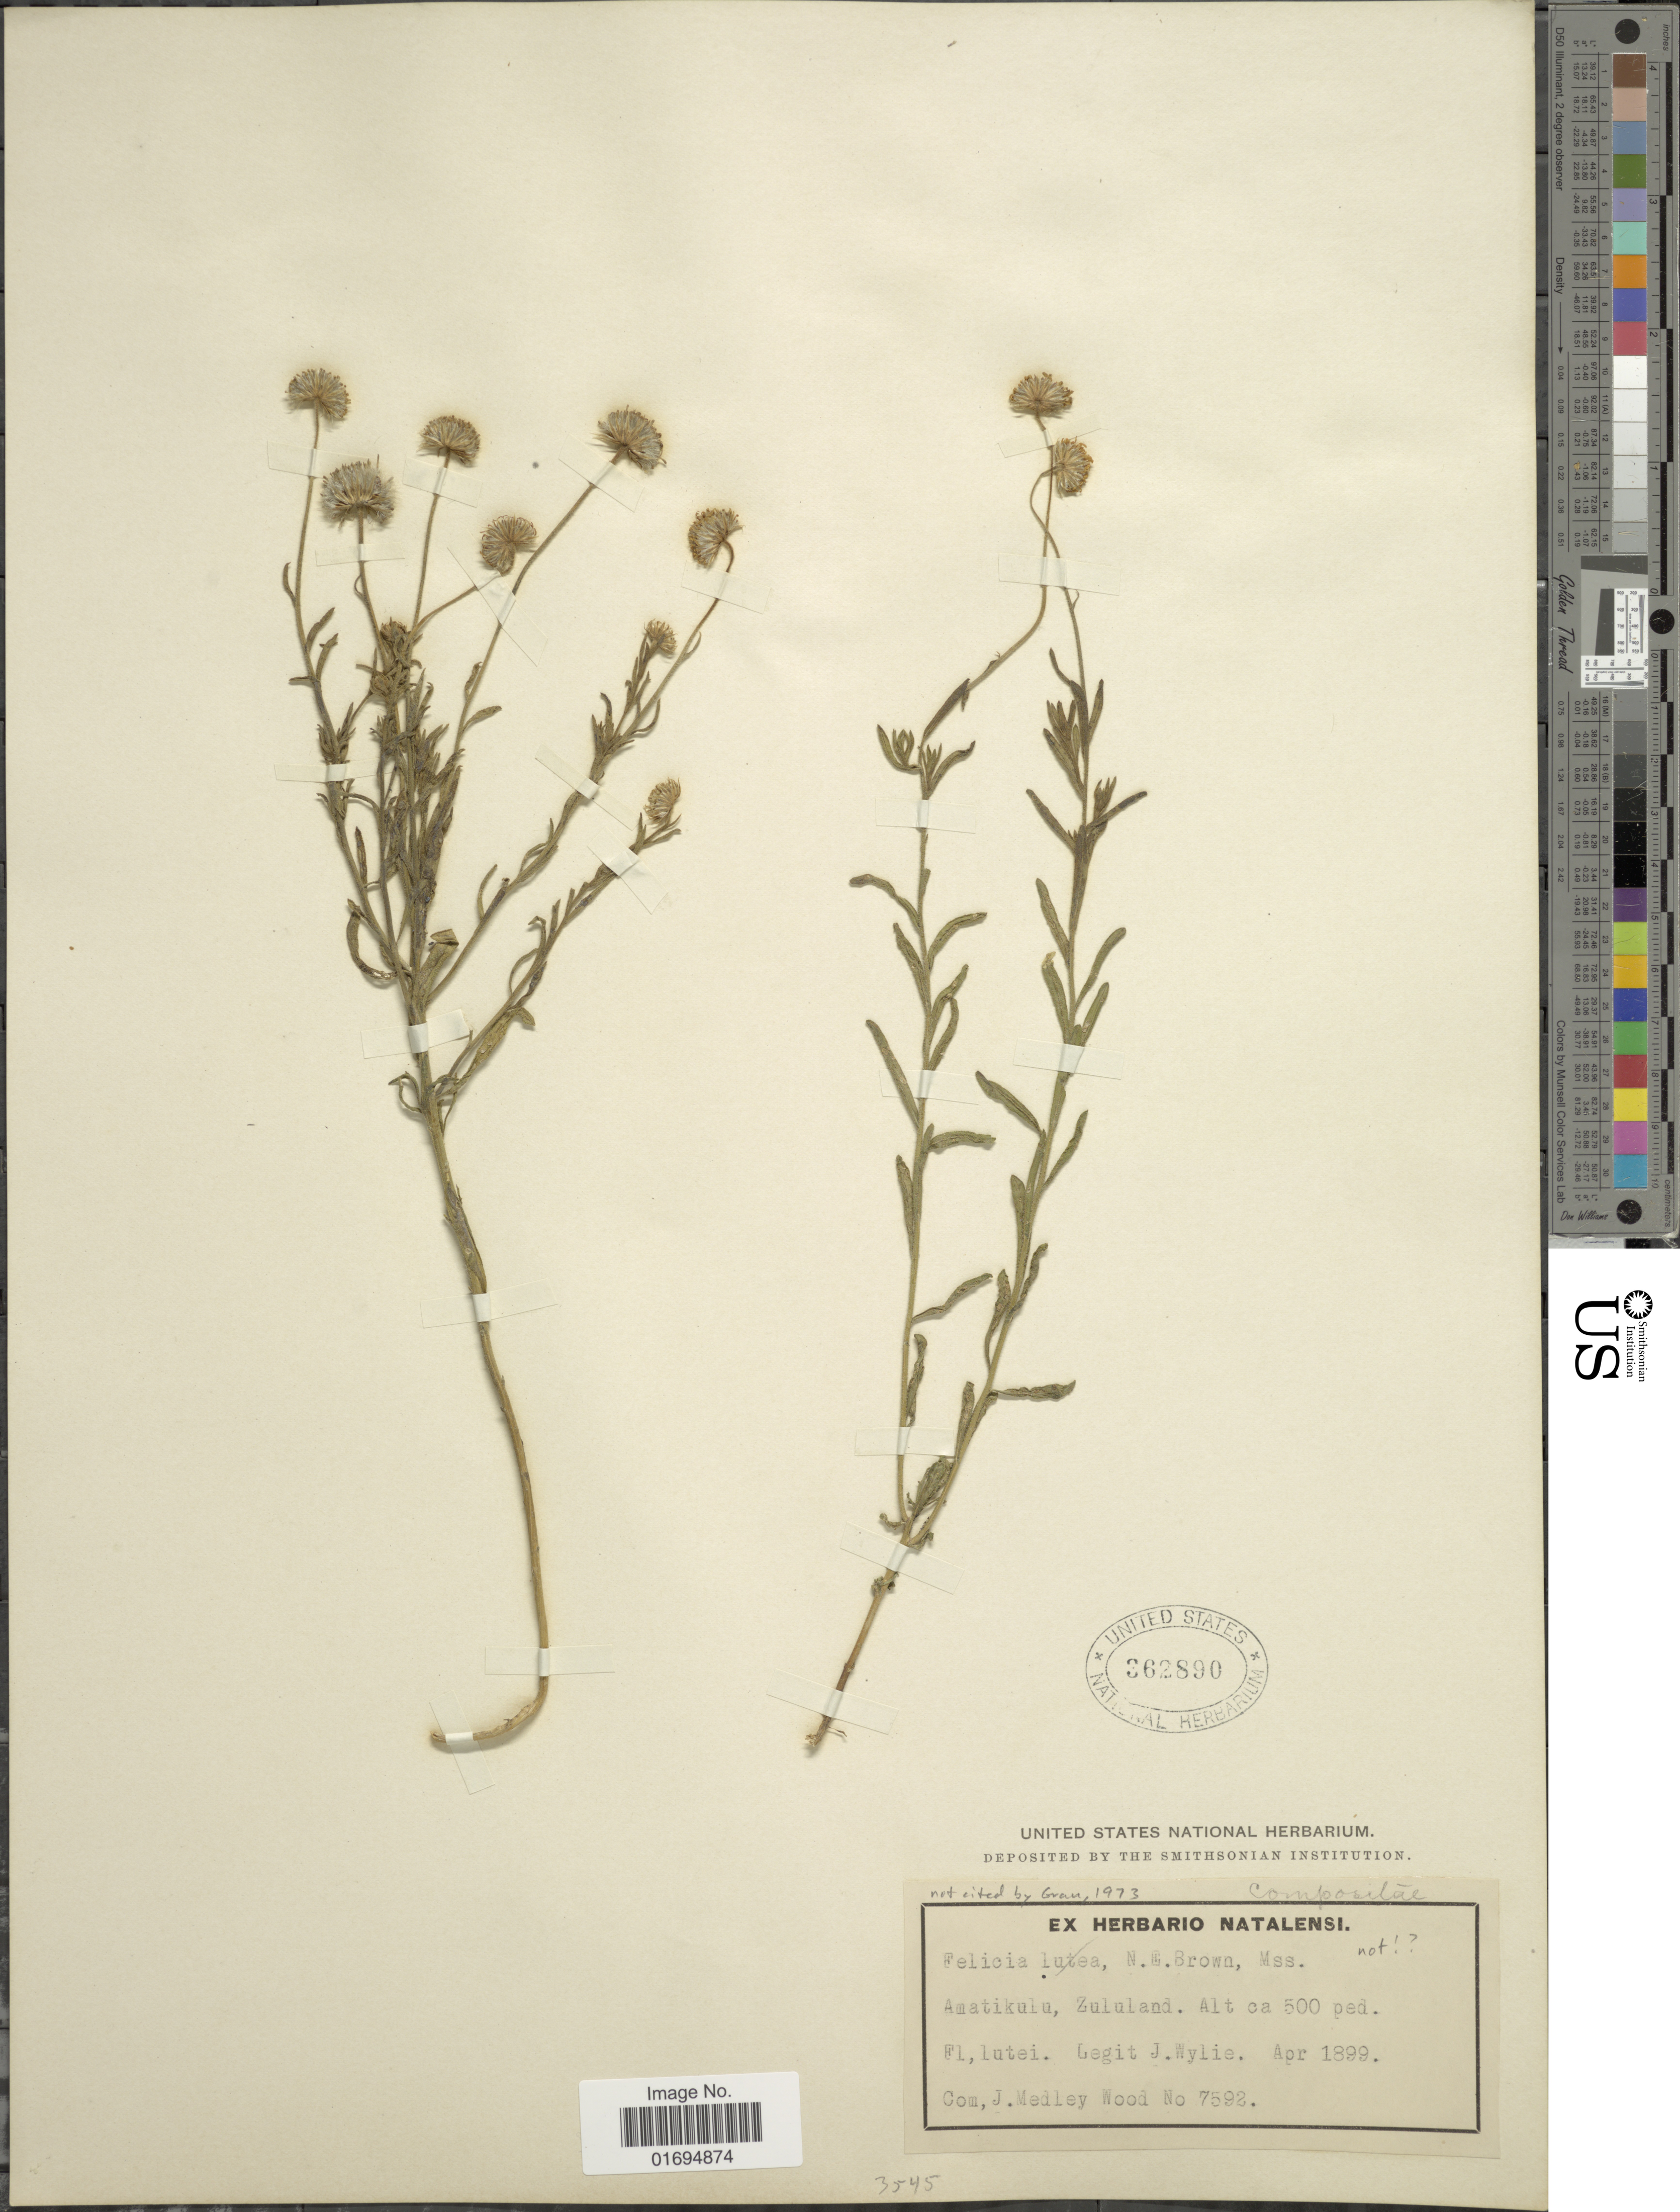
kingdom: Plantae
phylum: Tracheophyta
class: Magnoliopsida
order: Asterales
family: Asteraceae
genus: Felicia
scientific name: Felicia sp.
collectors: J. Wylie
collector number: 7592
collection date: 1899-04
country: South Africa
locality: Amatikulu, Zululand, Fl, Lutei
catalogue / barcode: US 362890